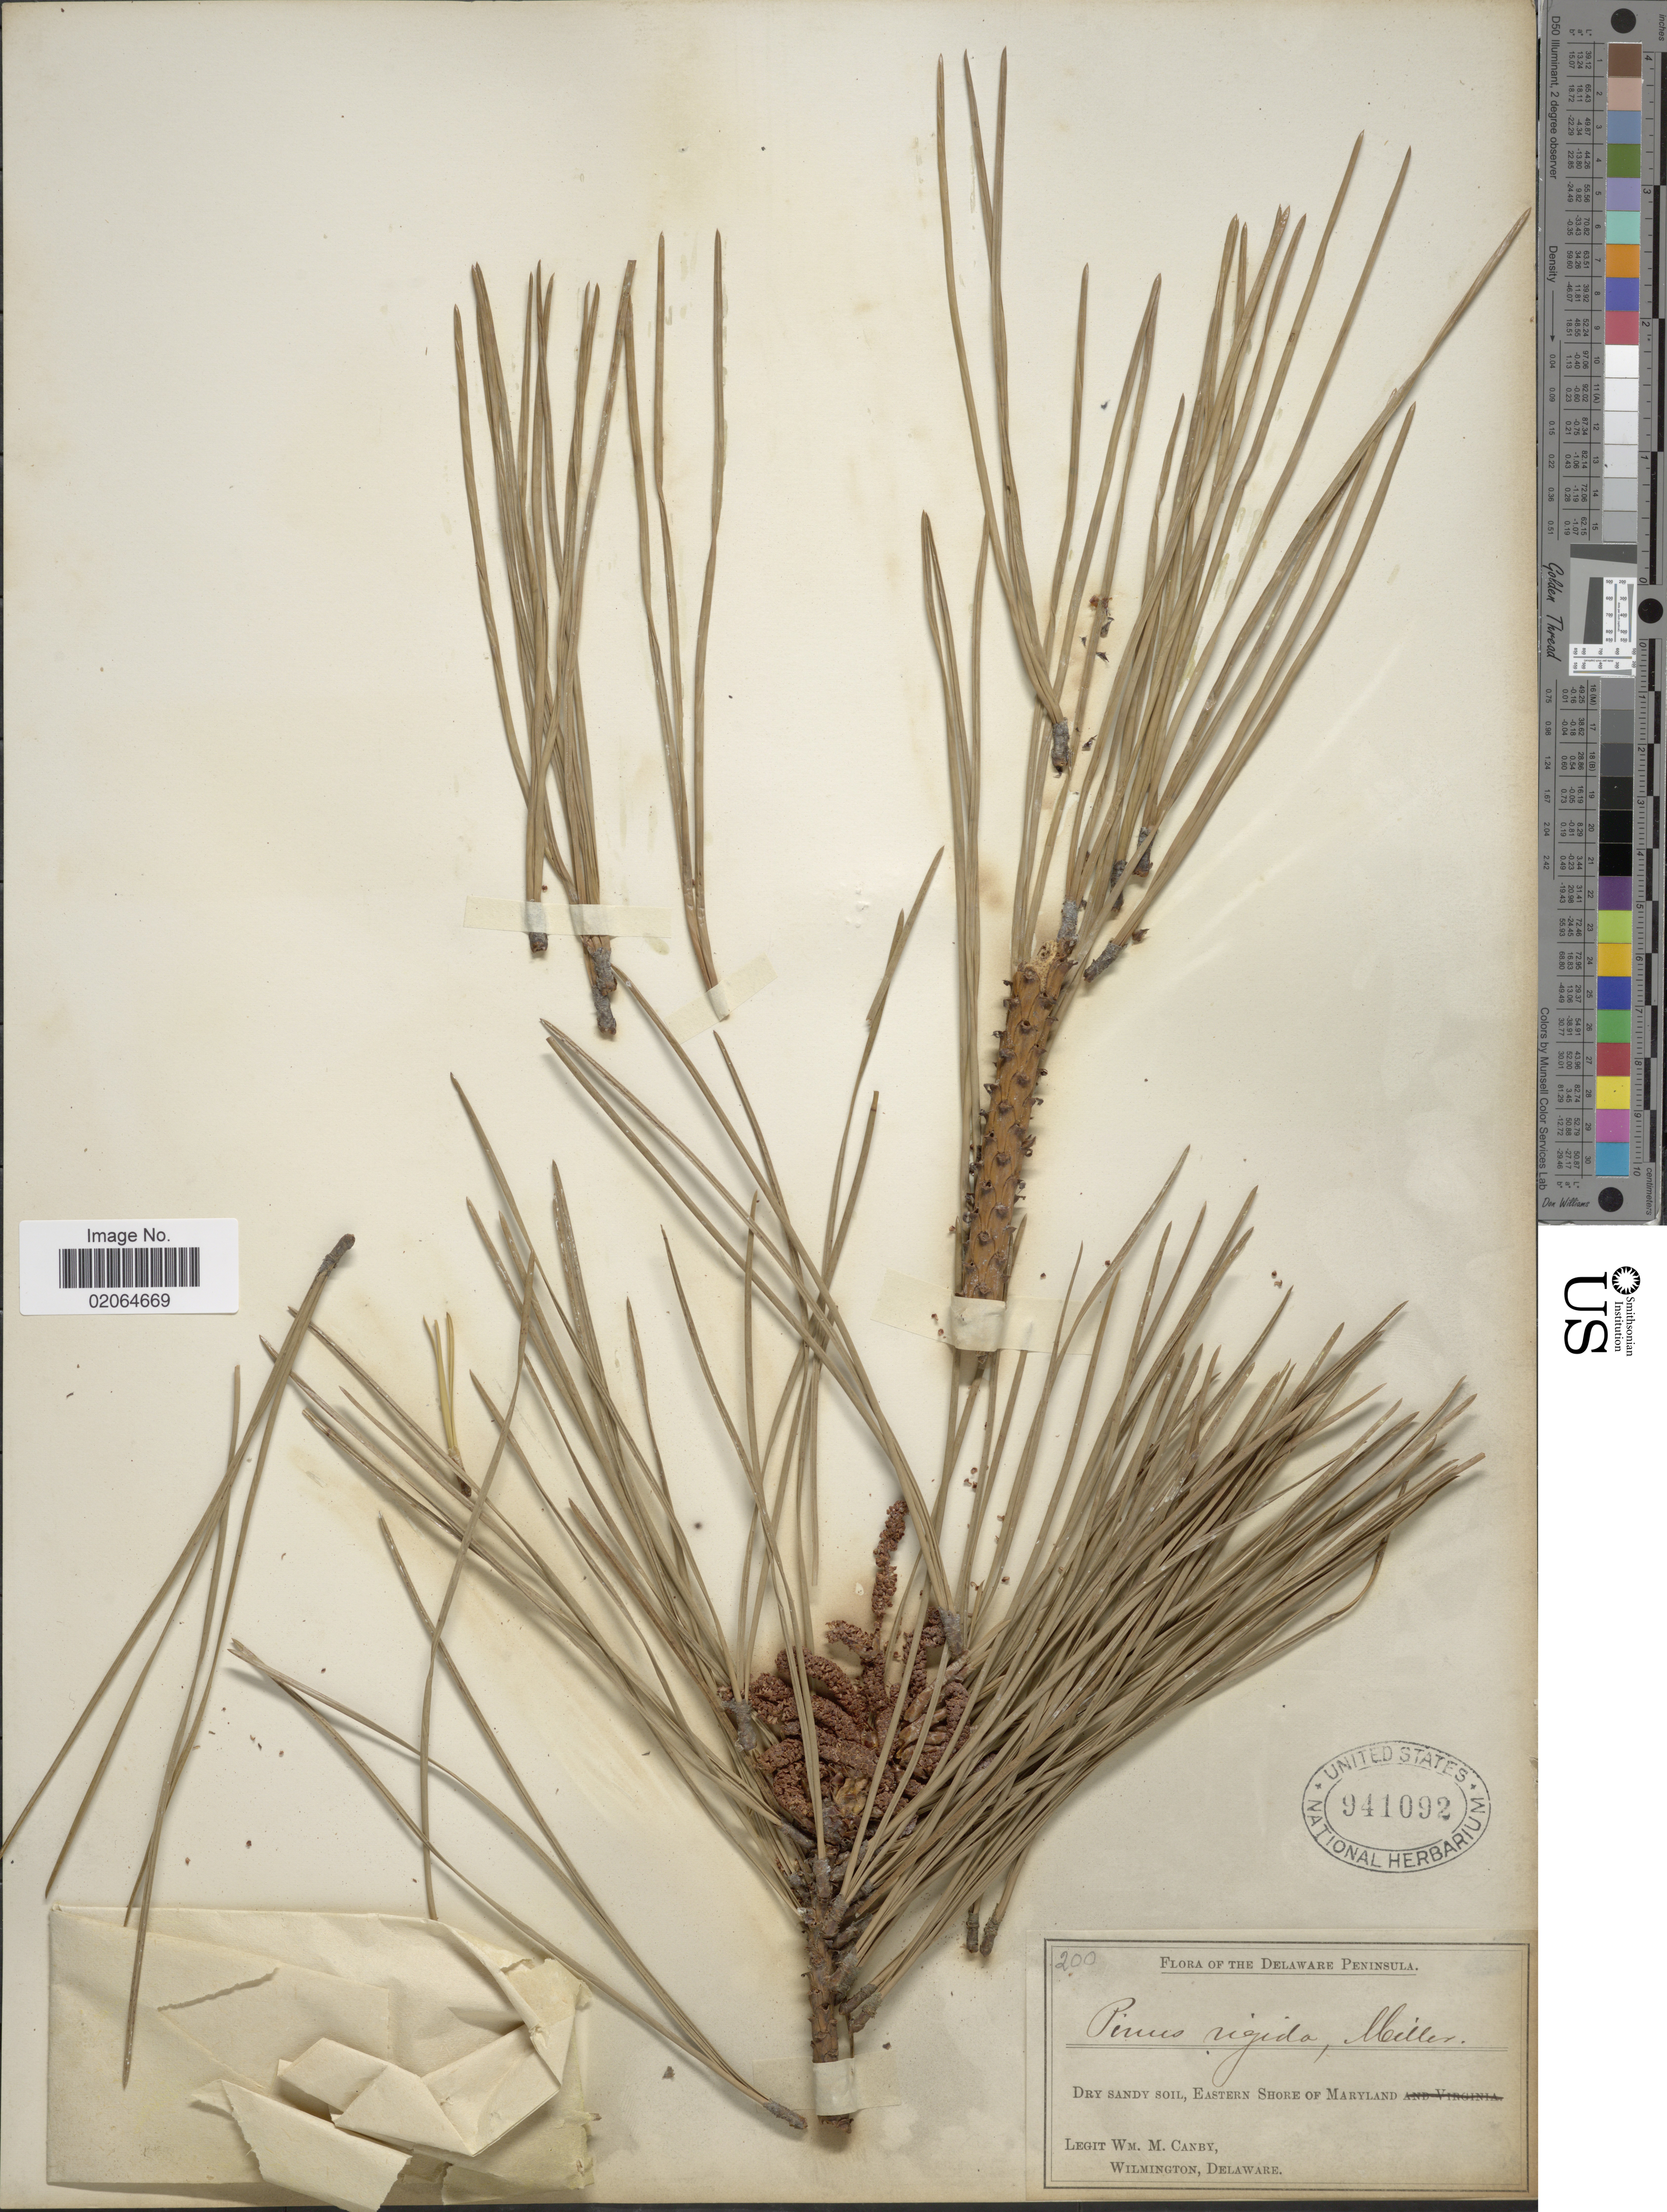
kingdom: Plantae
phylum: Tracheophyta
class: Pinopsida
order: Pinales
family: Pinaceae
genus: Pinus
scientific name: Pinus rigida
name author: Mill.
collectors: W. M. Canby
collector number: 200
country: United States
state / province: Maryland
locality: Delaware Peninsula. dry sandy soil, eastern shore of Maryland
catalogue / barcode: US 941092